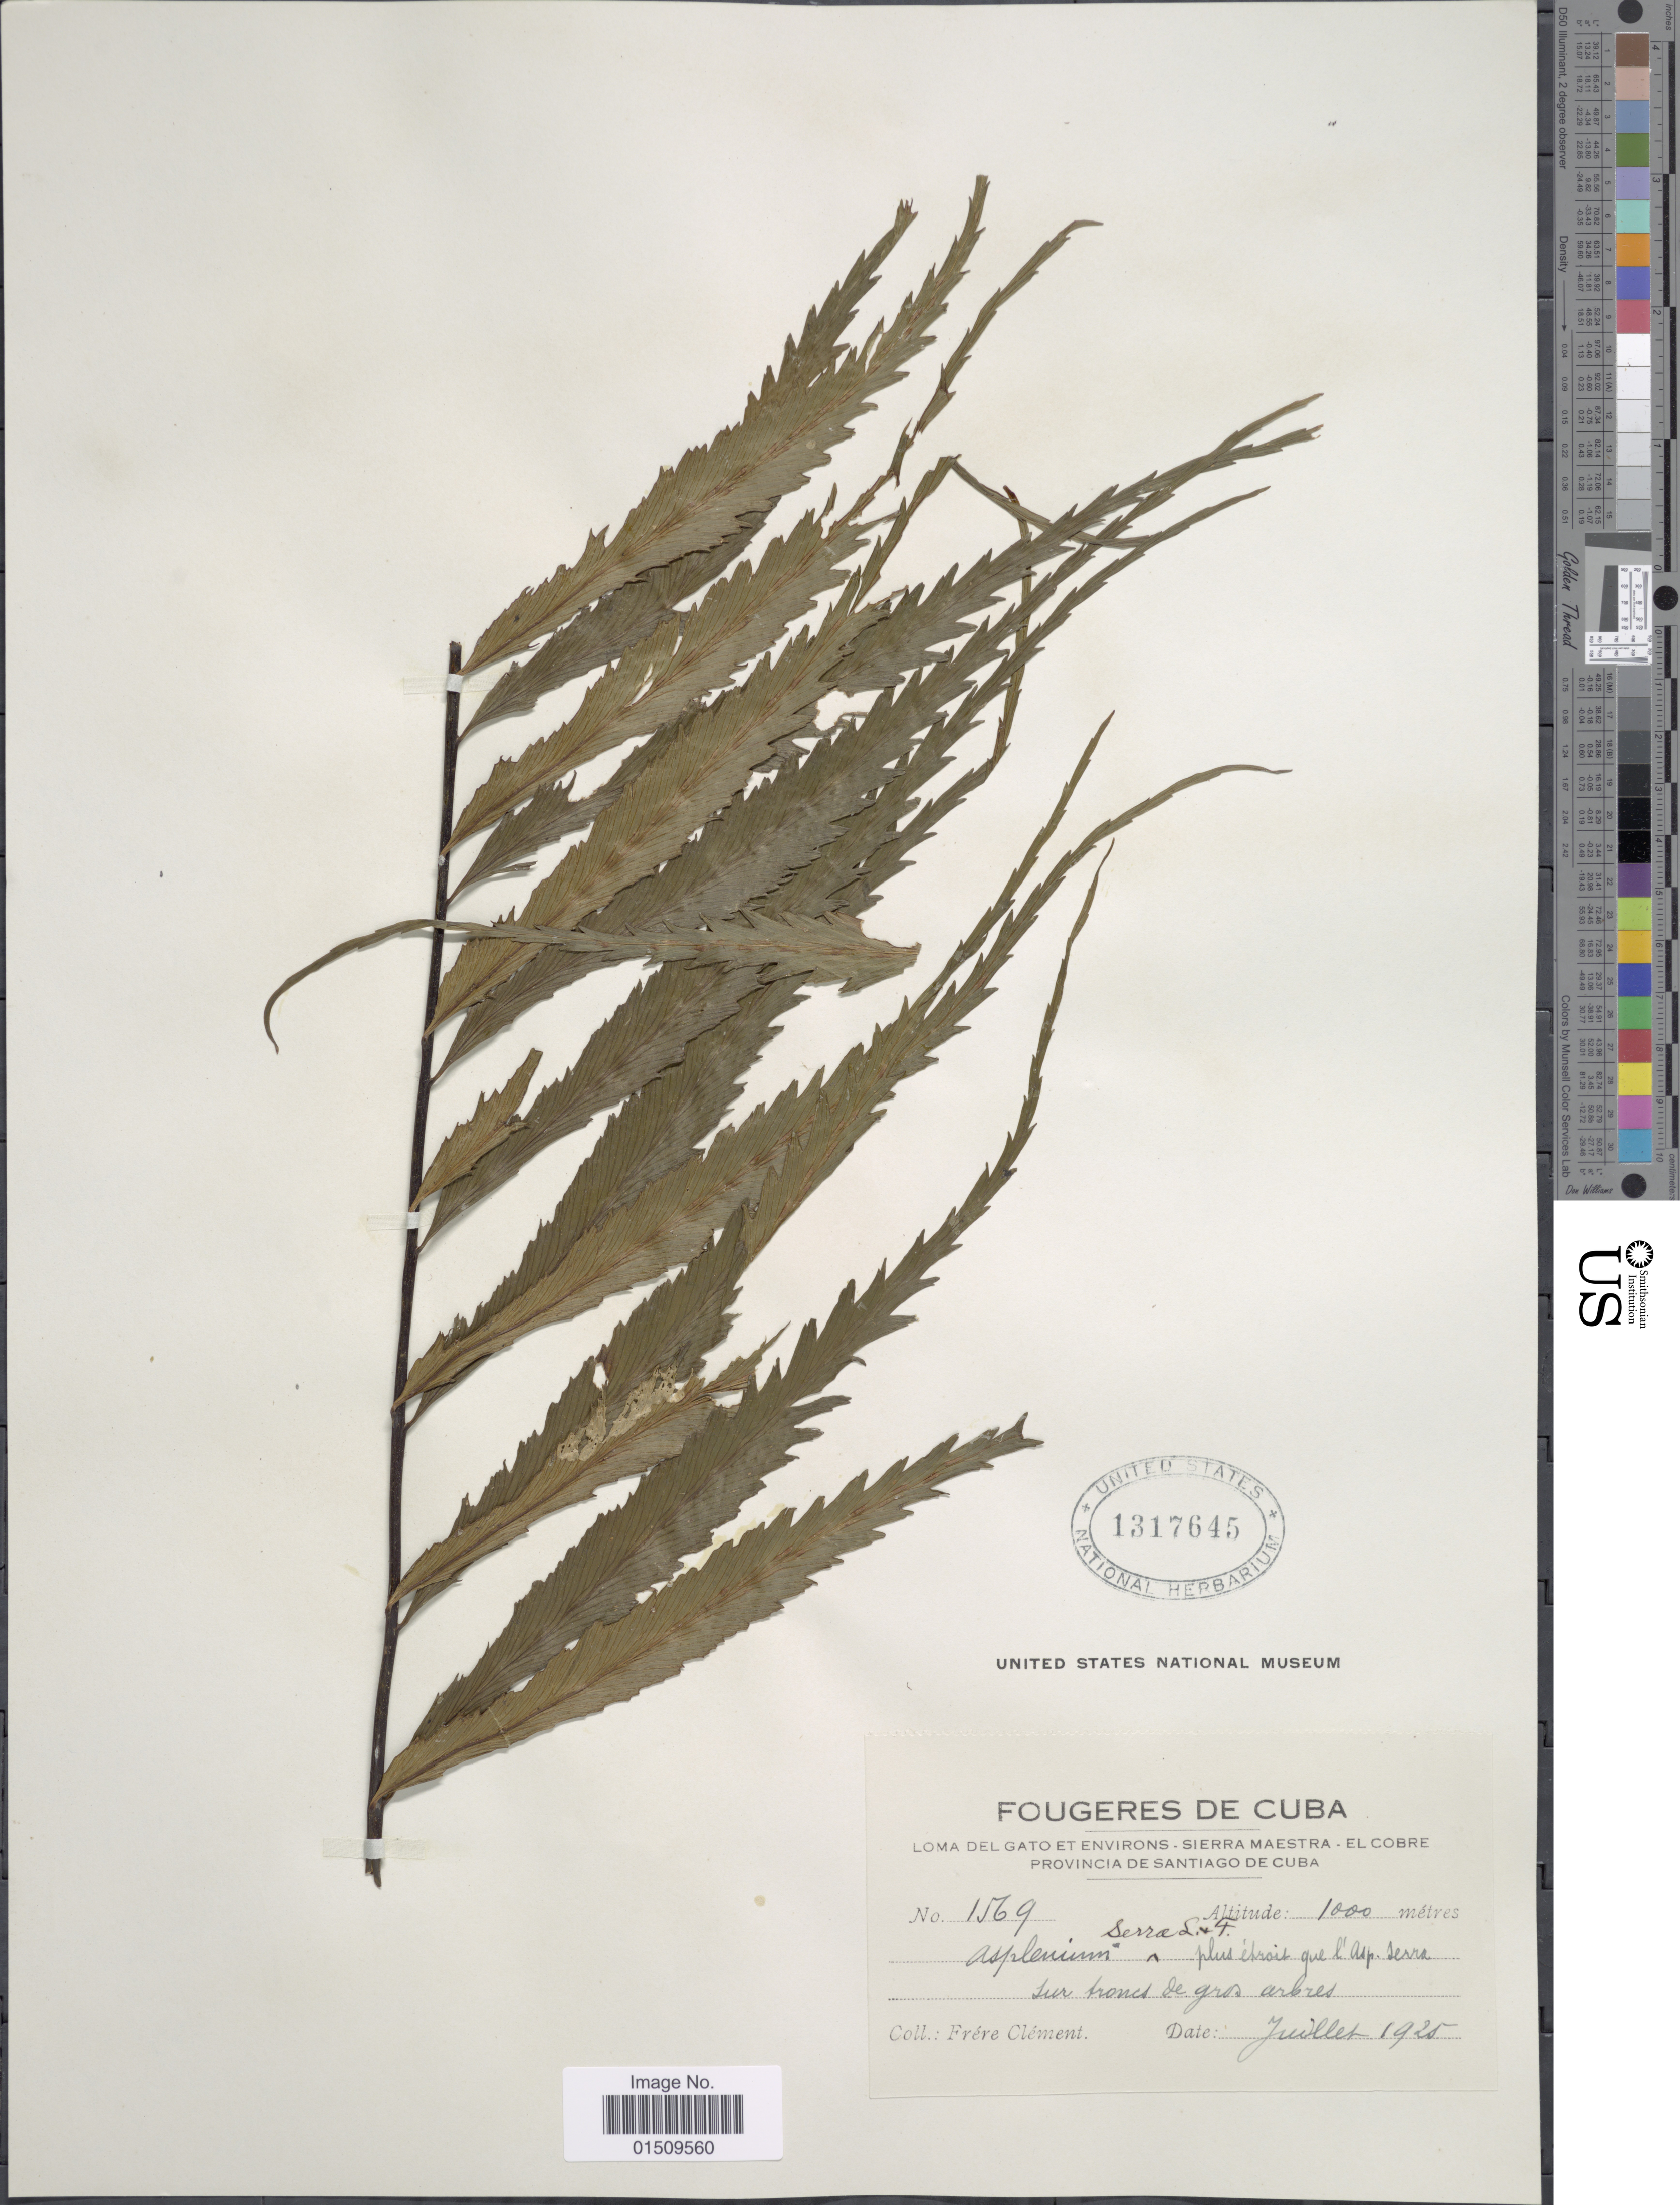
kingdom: Plantae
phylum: Tracheophyta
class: Polypodiopsida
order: Polypodiales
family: Aspleniaceae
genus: Asplenium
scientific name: Asplenium serra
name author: Langsd. & Fisch.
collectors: B. Clement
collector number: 1569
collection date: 1925-07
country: Cuba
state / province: Santiago de Cuba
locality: Cuba, Loma del Gato et Enivorns-Sierra Maestra-El Cobre.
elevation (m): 1000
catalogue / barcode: US 1317645